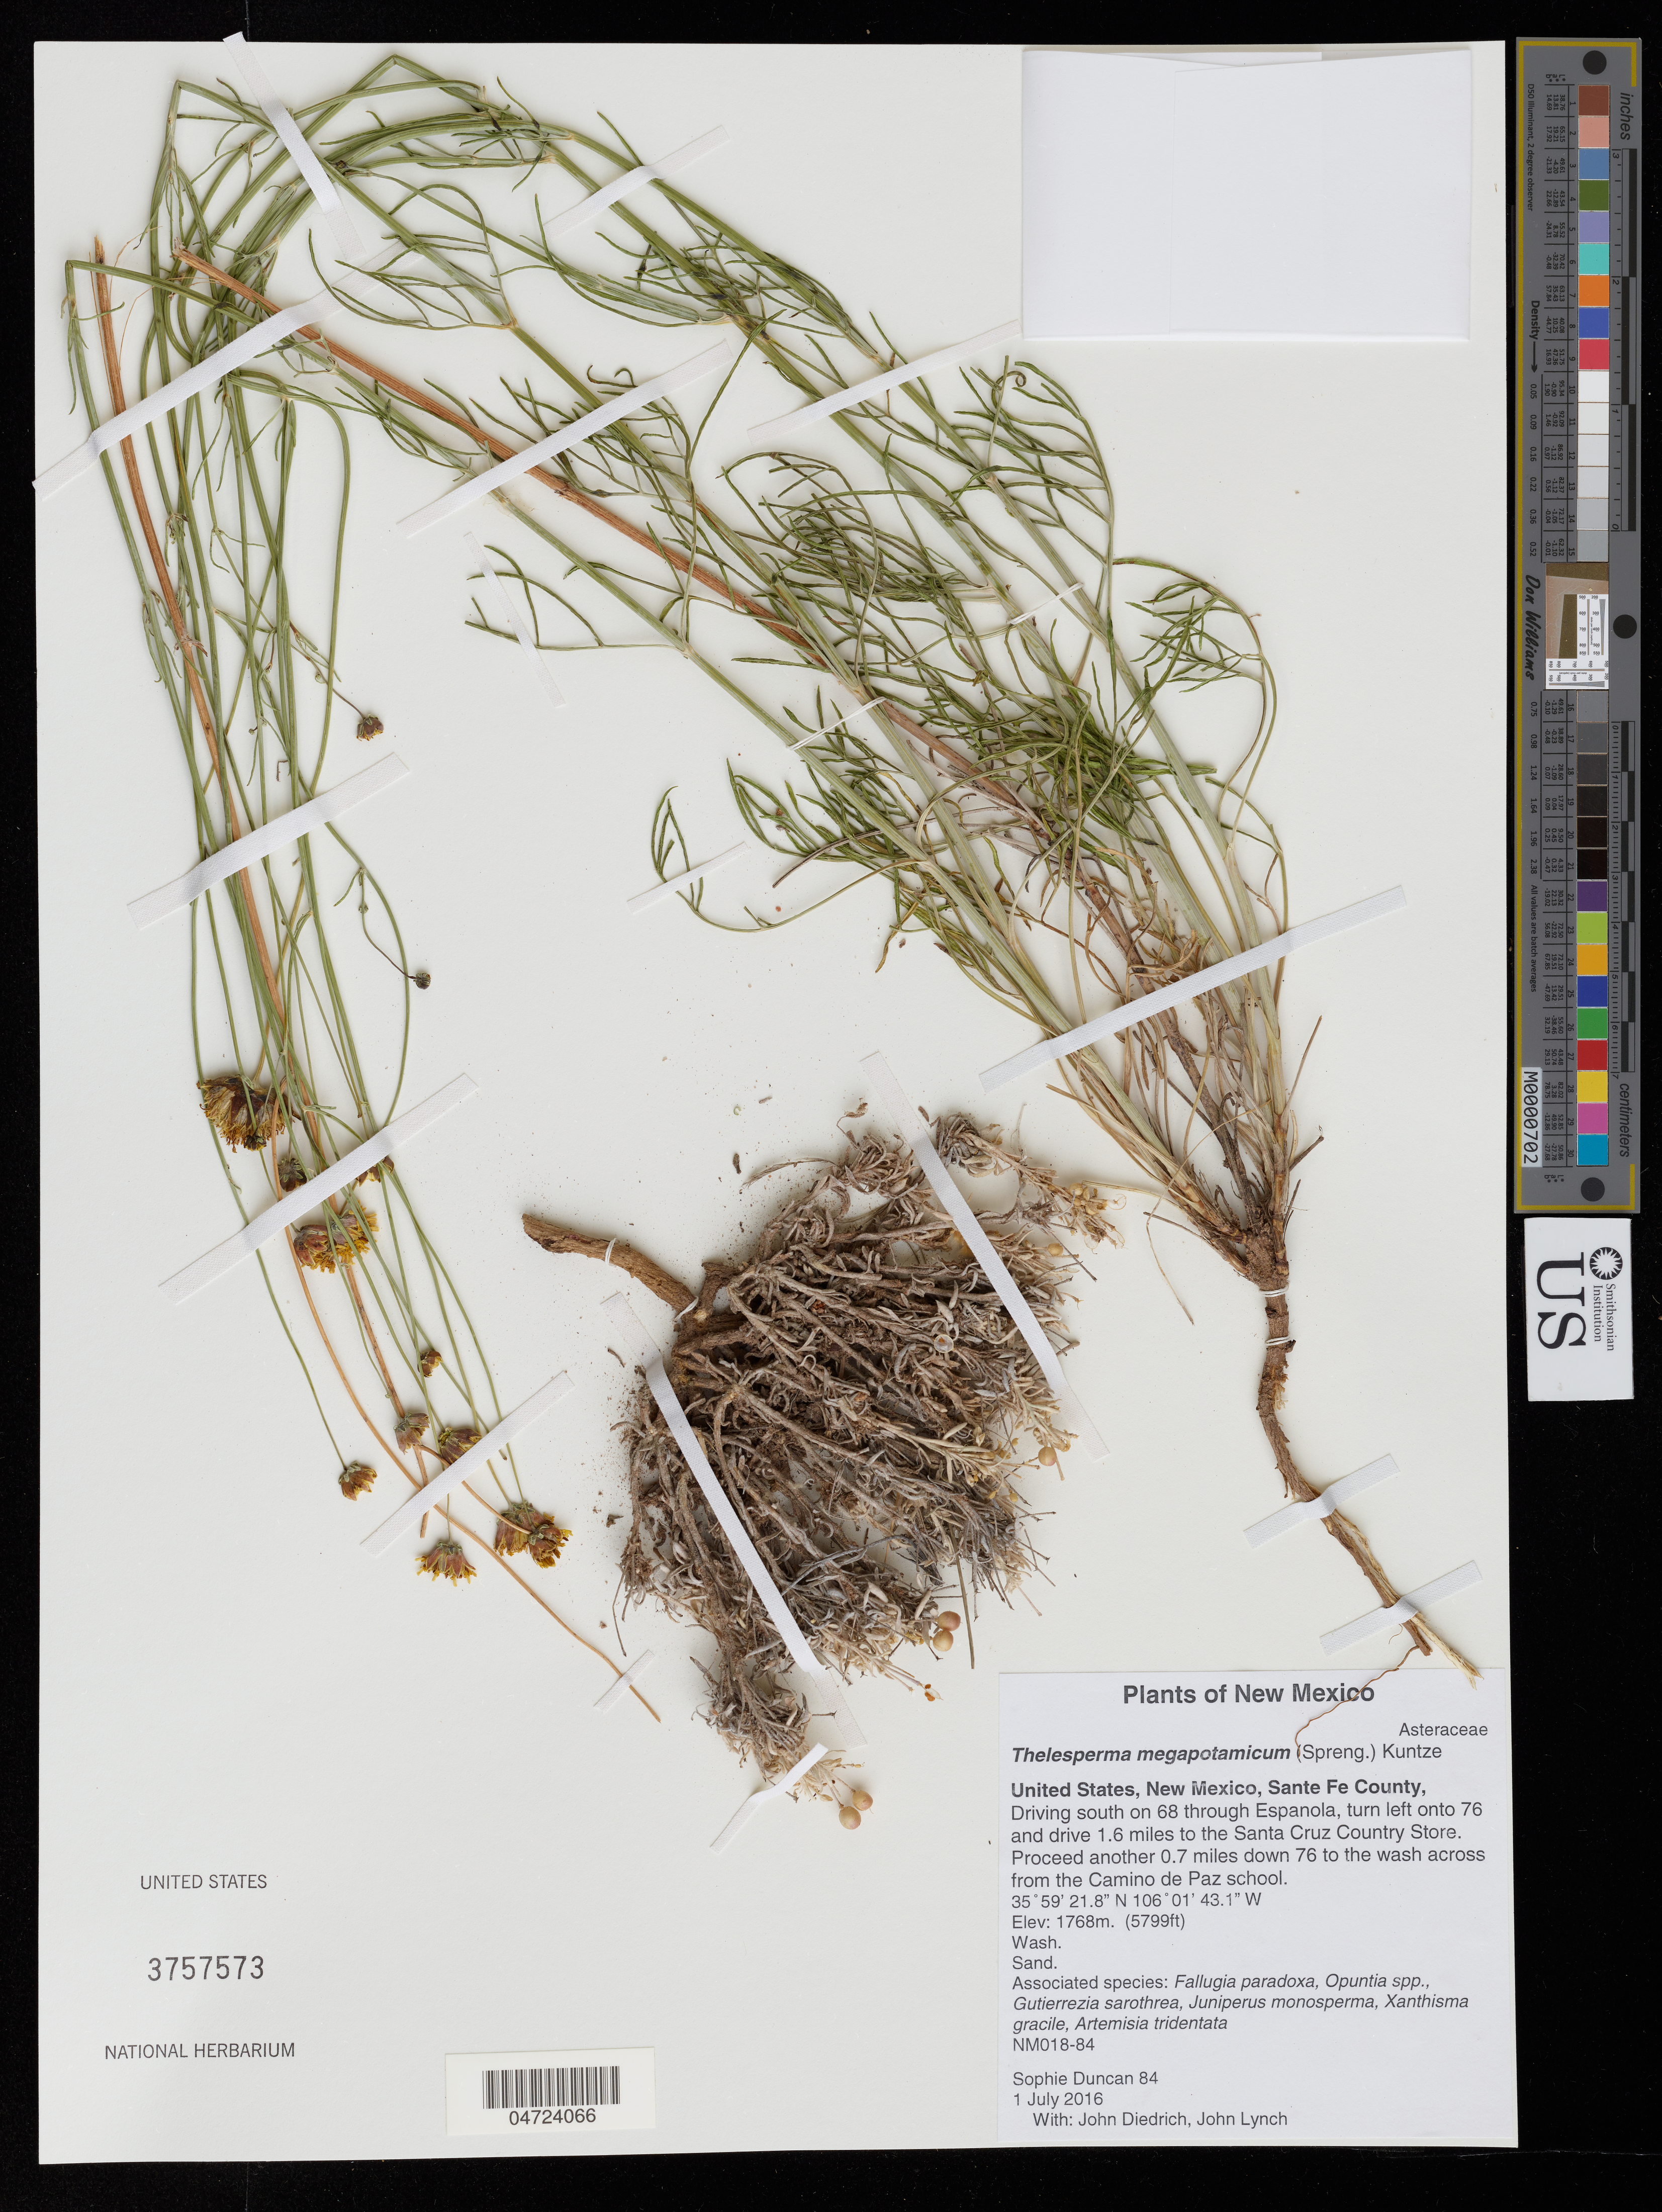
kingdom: Plantae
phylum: Tracheophyta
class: Magnoliopsida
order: Asterales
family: Asteraceae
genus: Thelesperma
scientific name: Thelesperma megapotamicum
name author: (Spreng.) Herter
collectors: S. Duncan, J. Diedrich & J. Lynch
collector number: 84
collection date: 2016-07-01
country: United States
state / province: New Mexico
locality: Santa Fe County, Driving south on 68 through Espanola, turn left onto 76 and drive 1.6 miles to the Santa Cruz Country Store. Proceed another 0.7 miles down 76 to the wash across from the Camino de Paz school.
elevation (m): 1768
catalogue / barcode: US 3757573